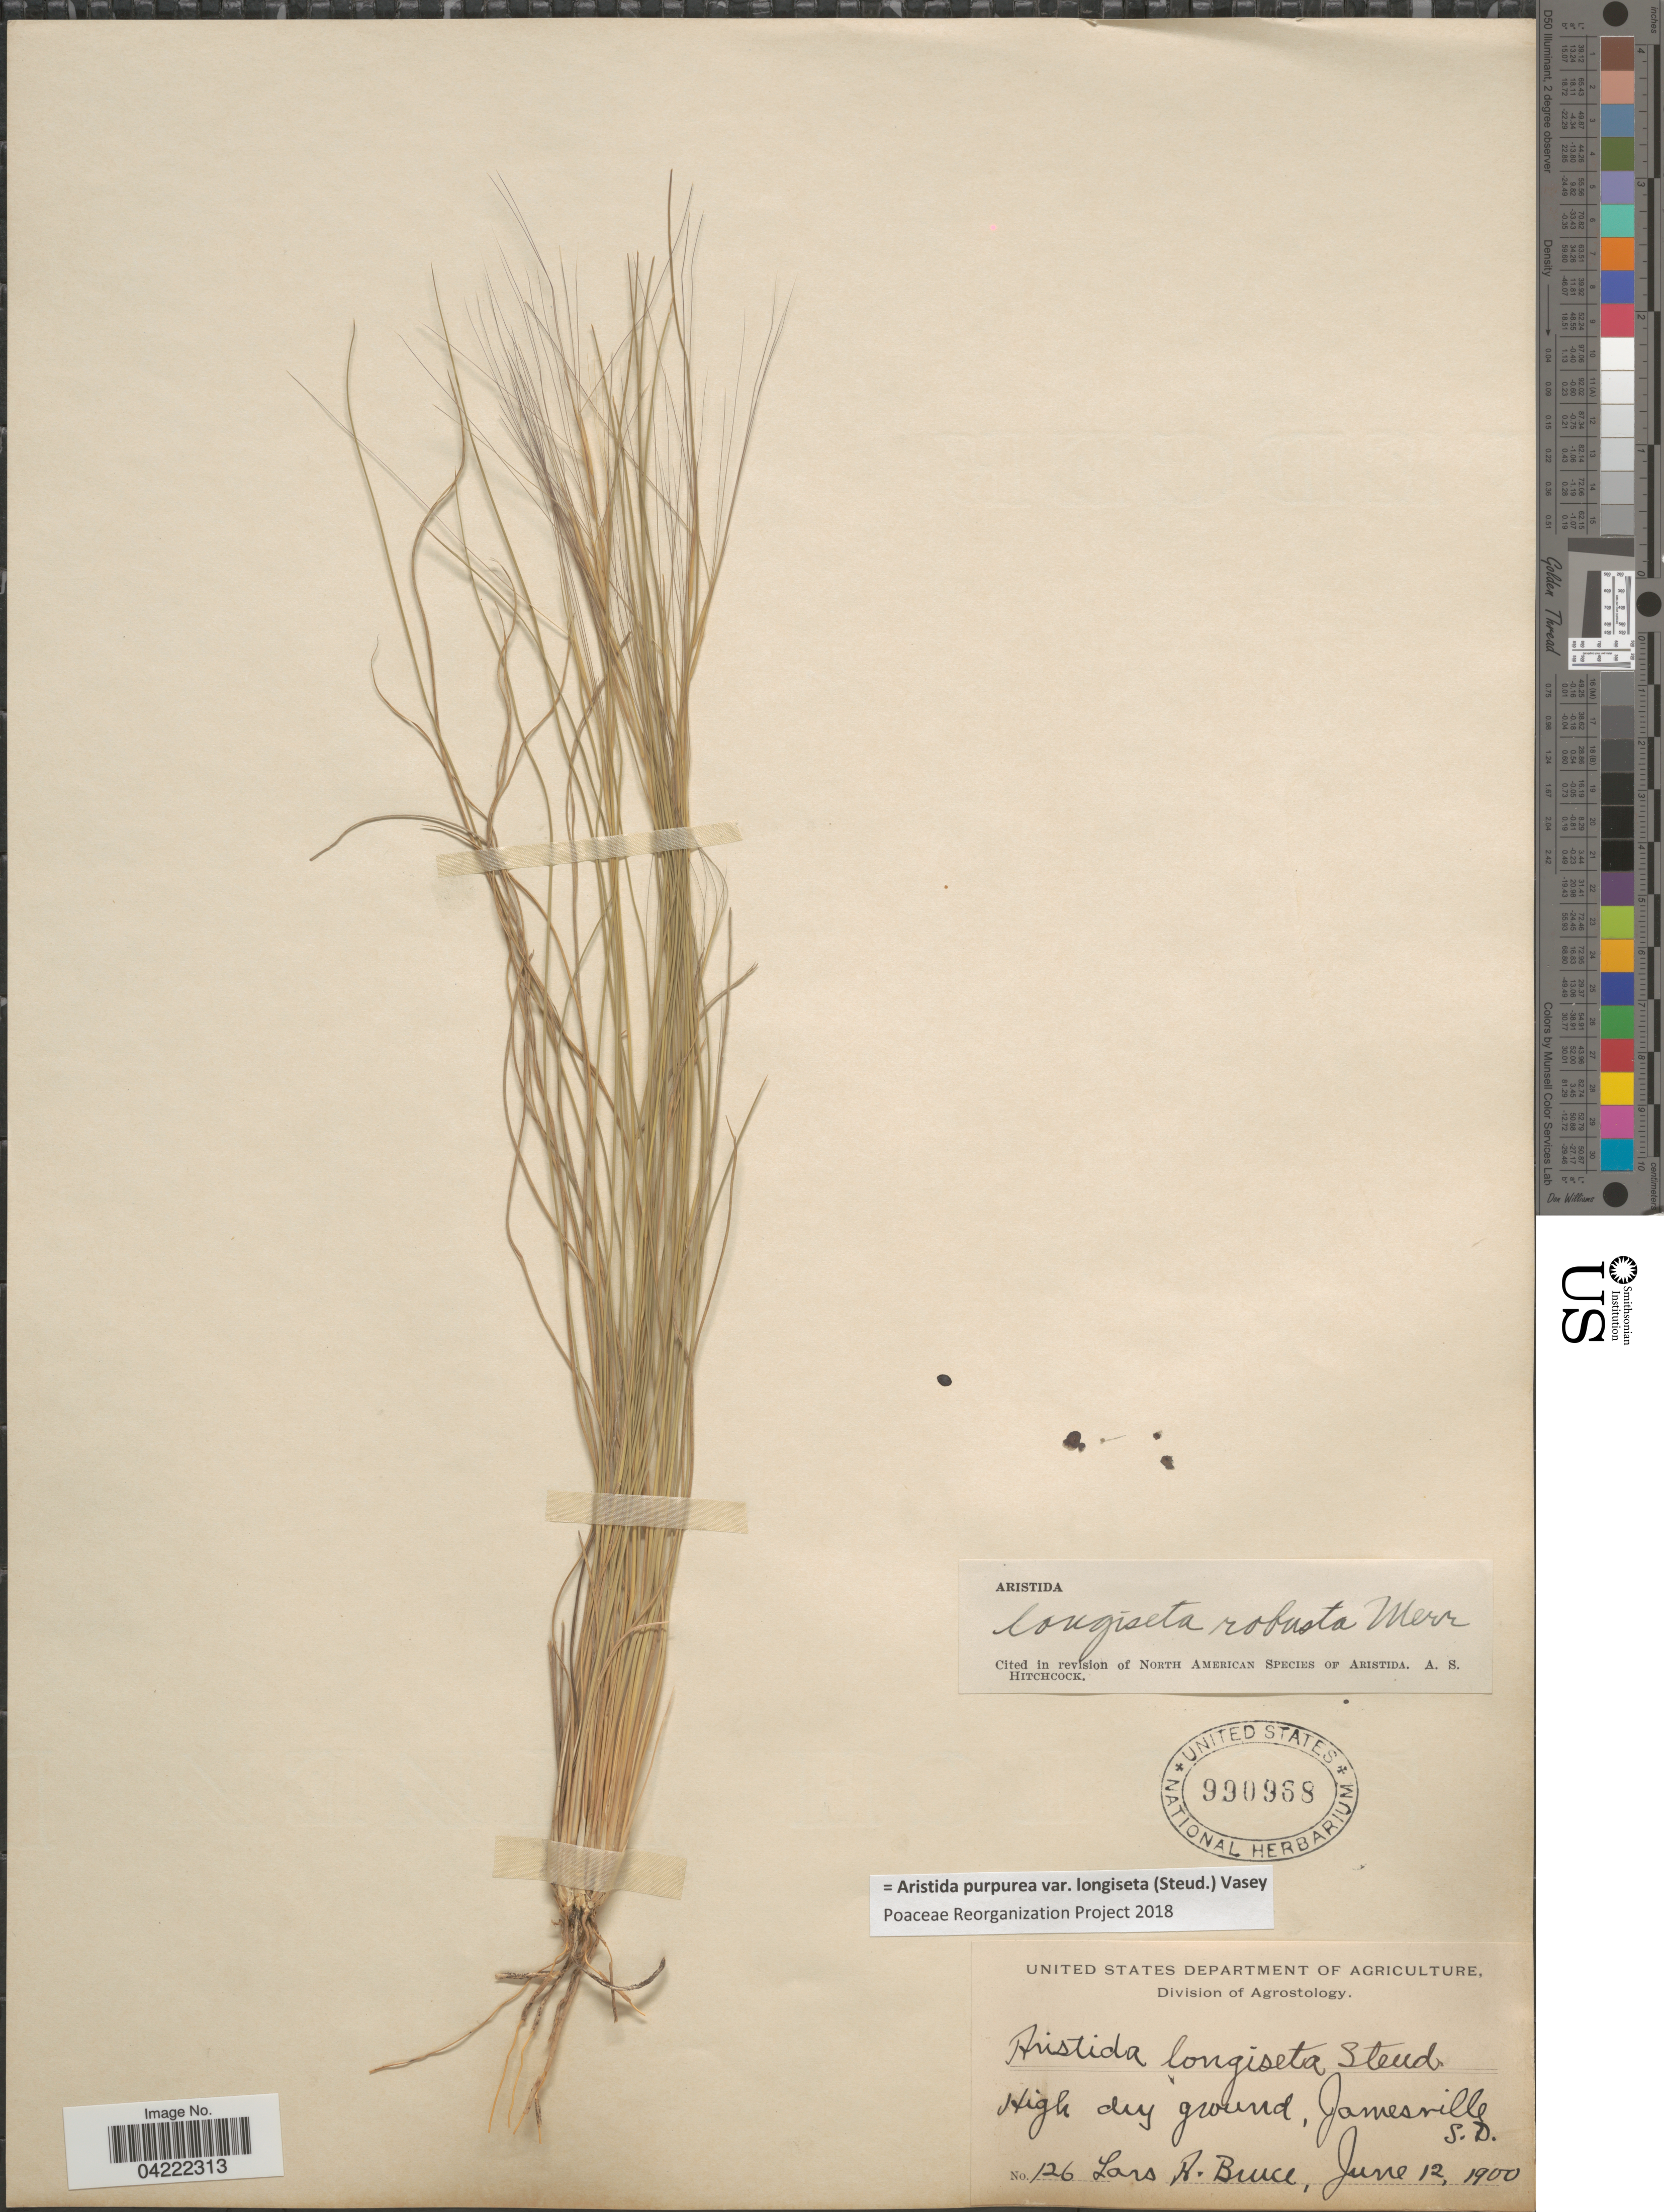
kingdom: Plantae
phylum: Tracheophyta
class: Liliopsida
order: Poales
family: Poaceae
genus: Aristida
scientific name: Aristida purpurea var. longiseta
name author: (Steud.) Vasey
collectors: L. Bruce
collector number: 126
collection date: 1900-06-12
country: United States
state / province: South Dakota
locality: High dry ground, Jamesville.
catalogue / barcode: US 990968